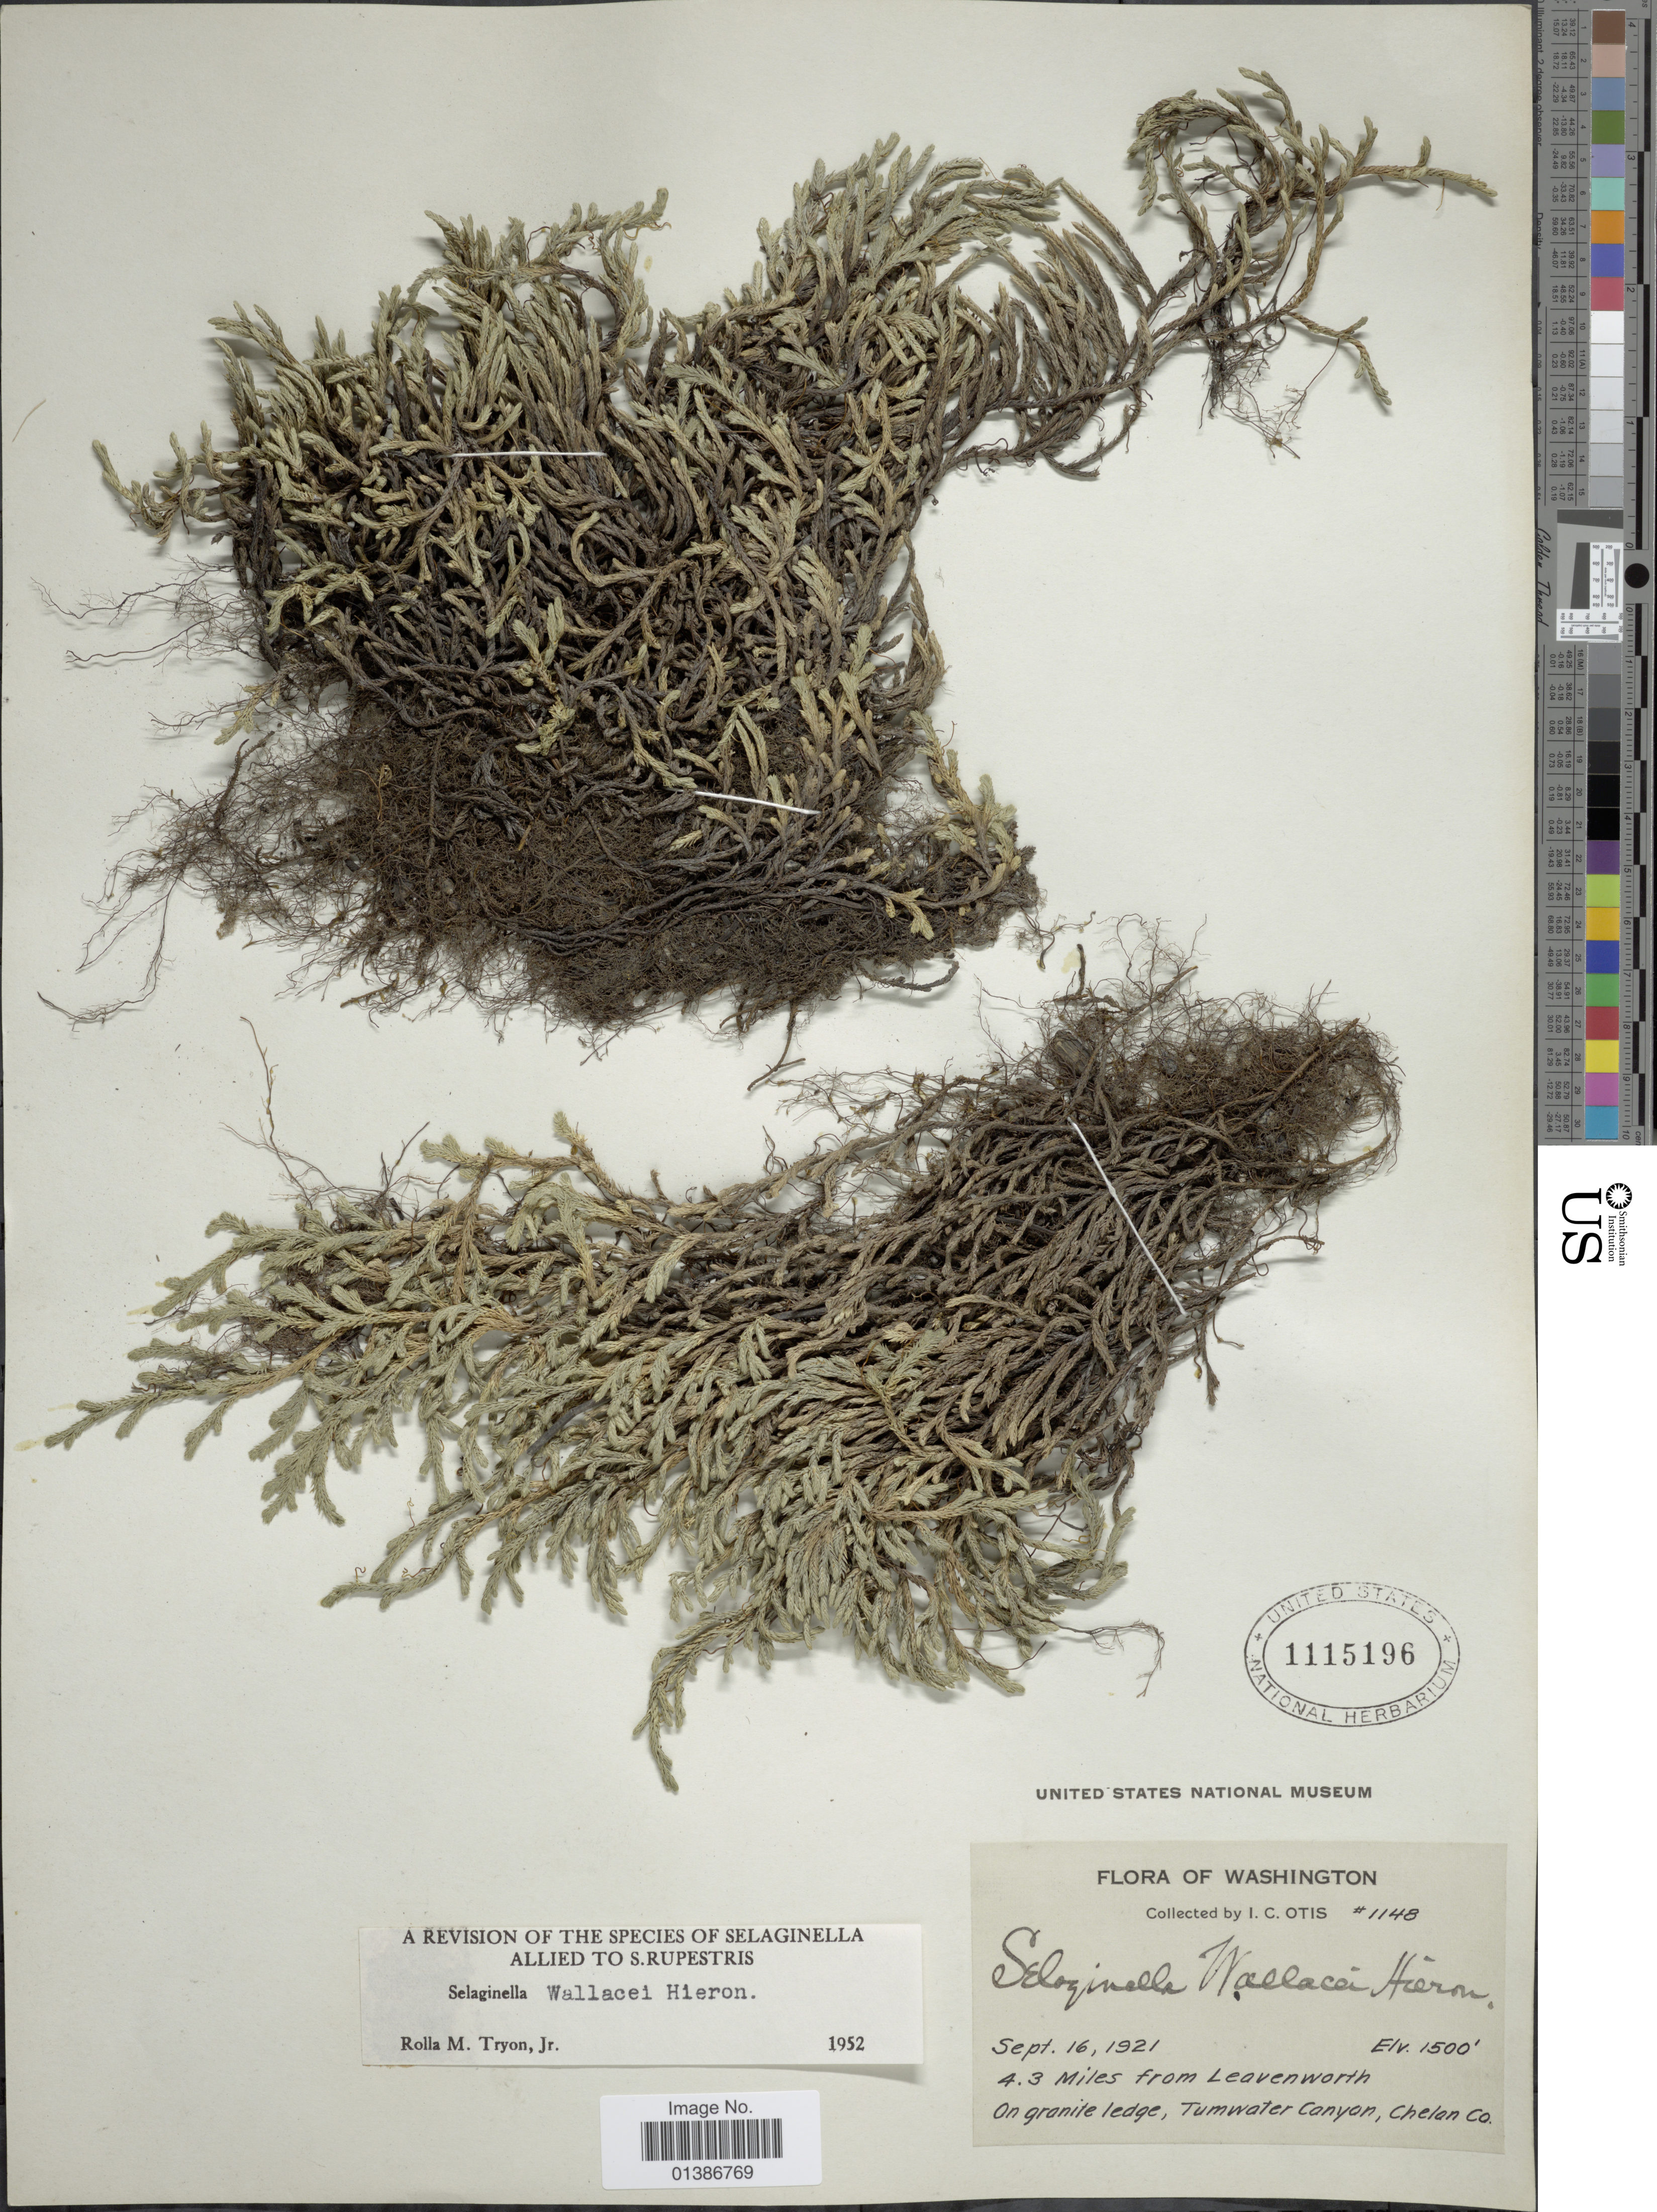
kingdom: Plantae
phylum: Tracheophyta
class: Lycopodiopsida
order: Selaginellales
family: Selaginellaceae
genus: Selaginella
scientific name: Selaginella wallacei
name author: Hieron.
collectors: I. C. Otis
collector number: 1148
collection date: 1921-09-16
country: United States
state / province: Washington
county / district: Chelan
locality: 4.3 Miles from Leavenworth, on granite ledge, Tumwater Canyon, Chelan Co.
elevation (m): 457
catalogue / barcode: US 1115196